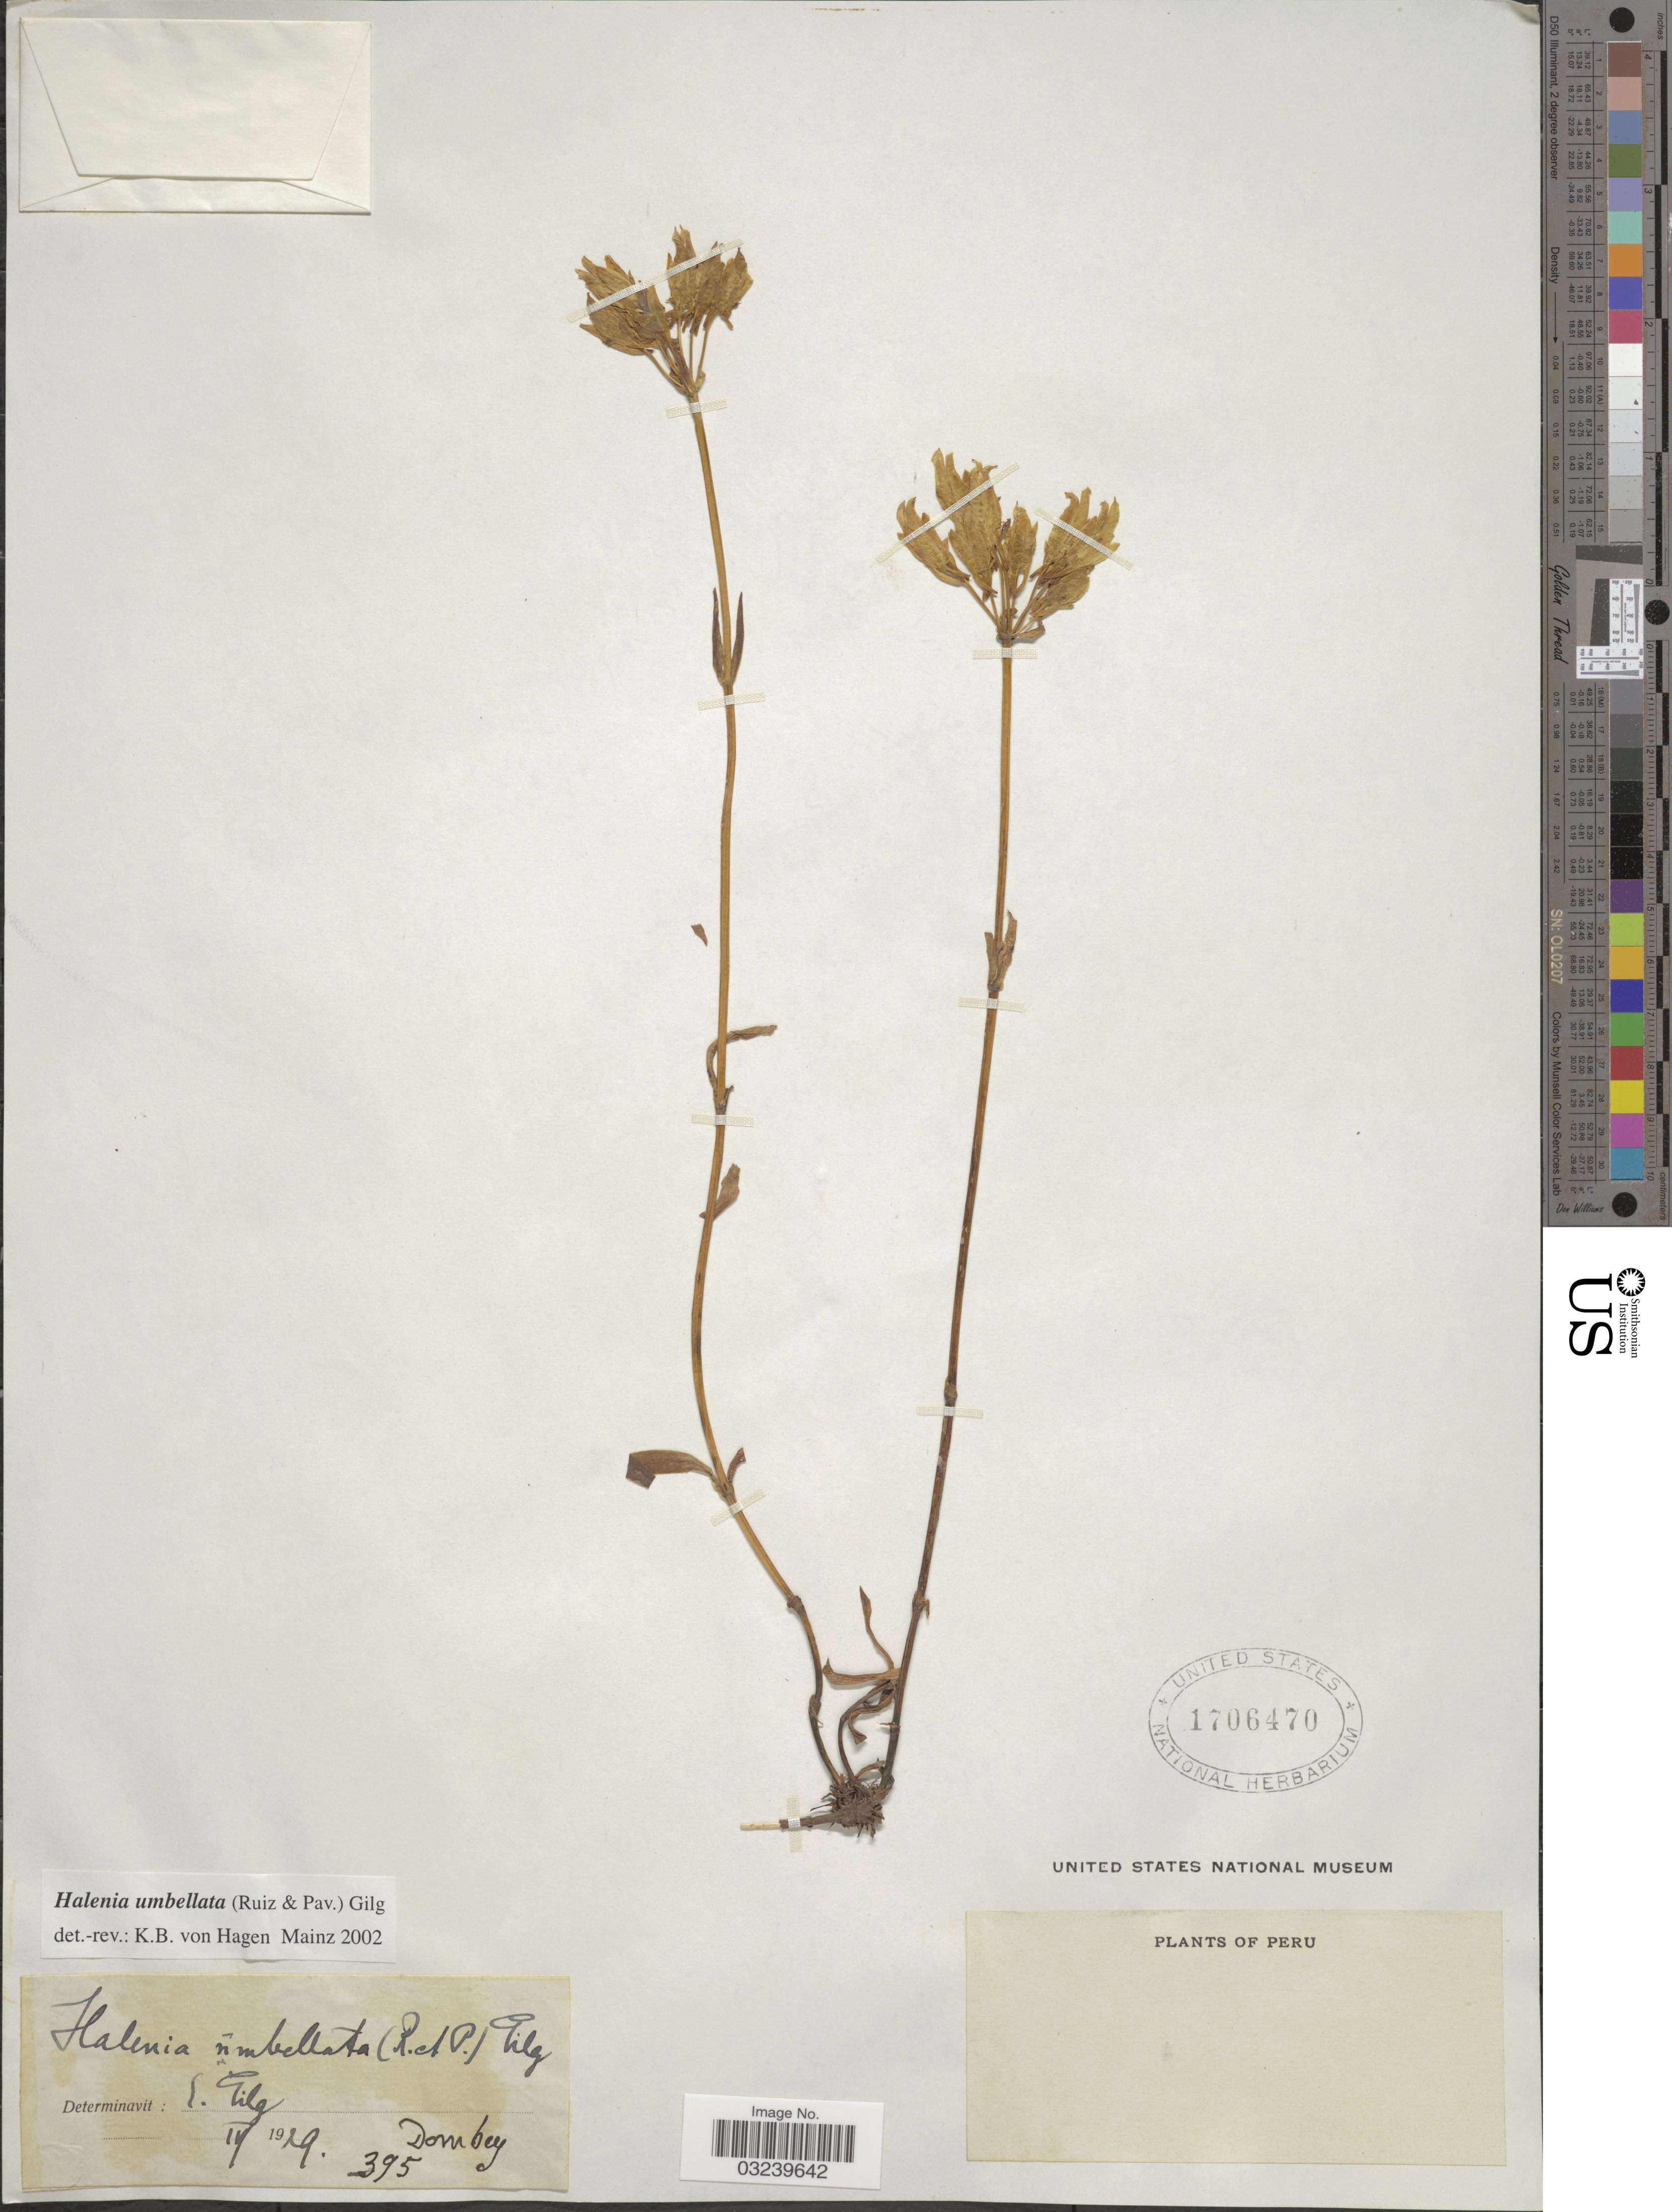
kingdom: Plantae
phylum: Tracheophyta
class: Magnoliopsida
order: Gentianales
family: Gentianaceae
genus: Halenia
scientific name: Halenia umbellata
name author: (Ruiz & Pav.) Gilg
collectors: Dombey, --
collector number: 395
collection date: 1929-04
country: Peru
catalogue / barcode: US 1706470